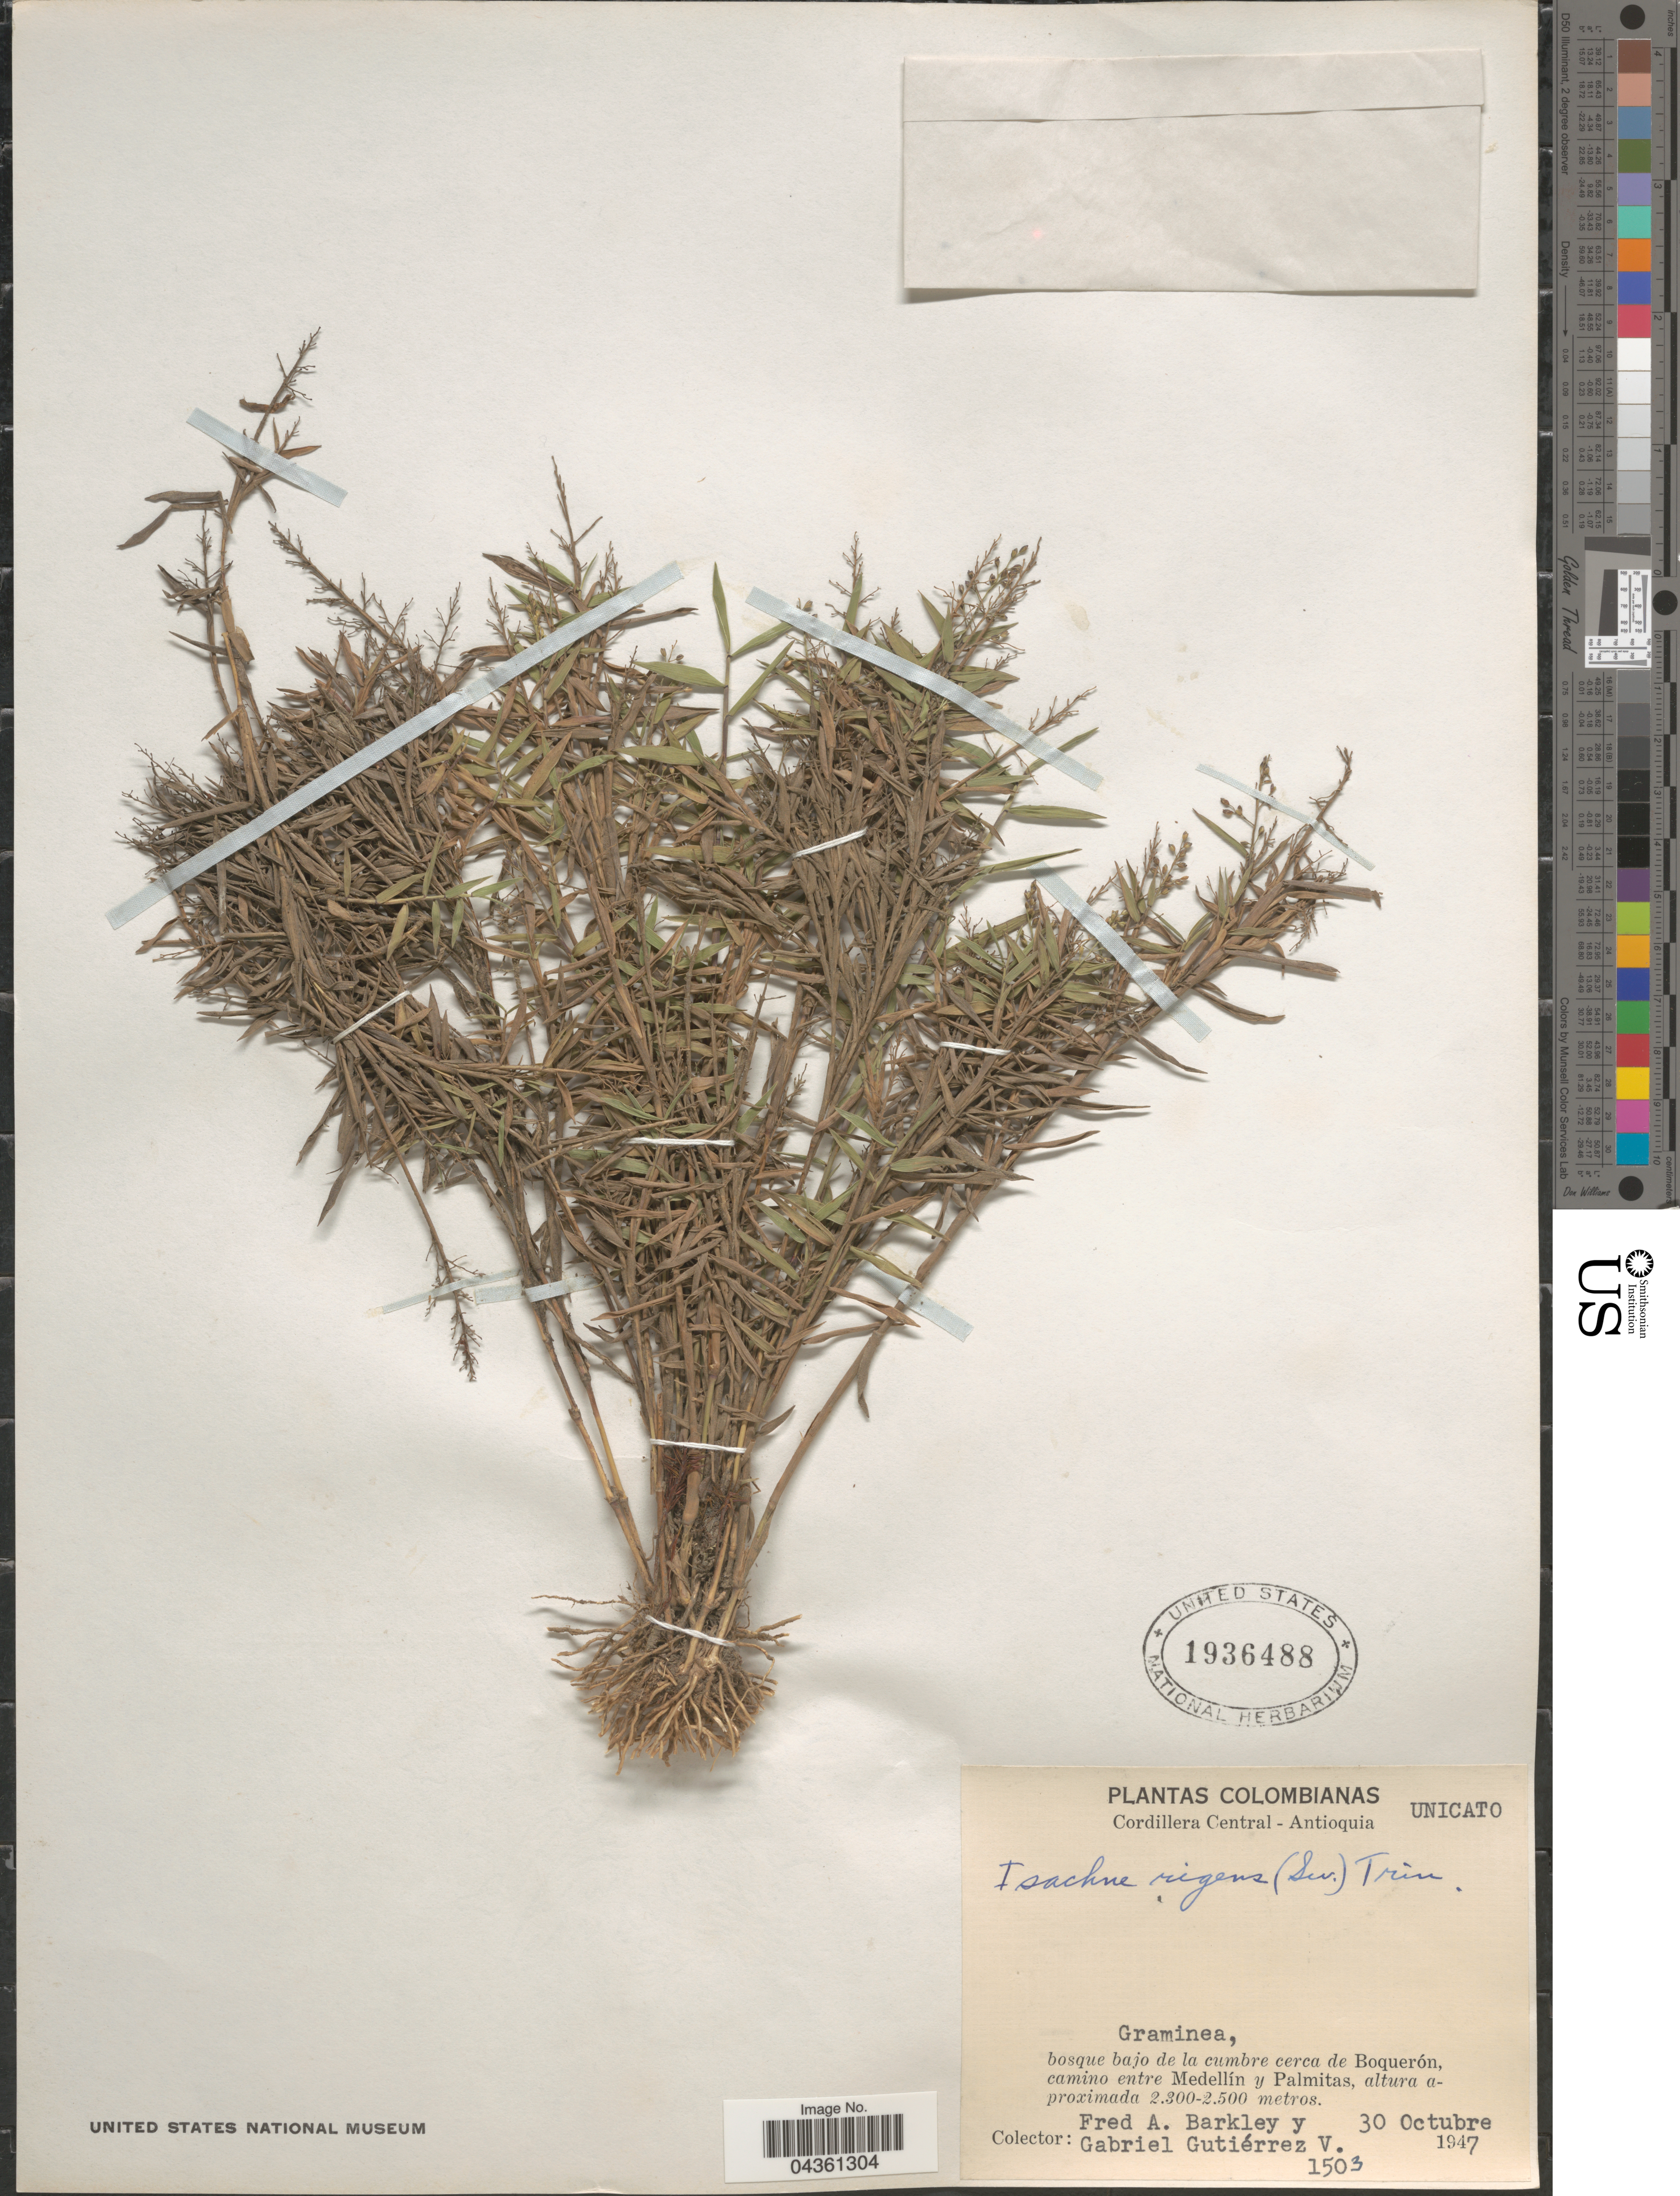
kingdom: Plantae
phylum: Tracheophyta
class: Liliopsida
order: Poales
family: Poaceae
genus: Isachne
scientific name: Isachne rigens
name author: (Sw.) Trin.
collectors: F. A. Barkley & G. Gutiérrez V.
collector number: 1503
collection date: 1947-10-30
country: Colombia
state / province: Antioquia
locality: Cordillera Central - Antioquia. Bosque bajo de la cumbre cerca de Boquerón, camino entre Medellín y Palmitas.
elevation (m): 2300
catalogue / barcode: US 1936488